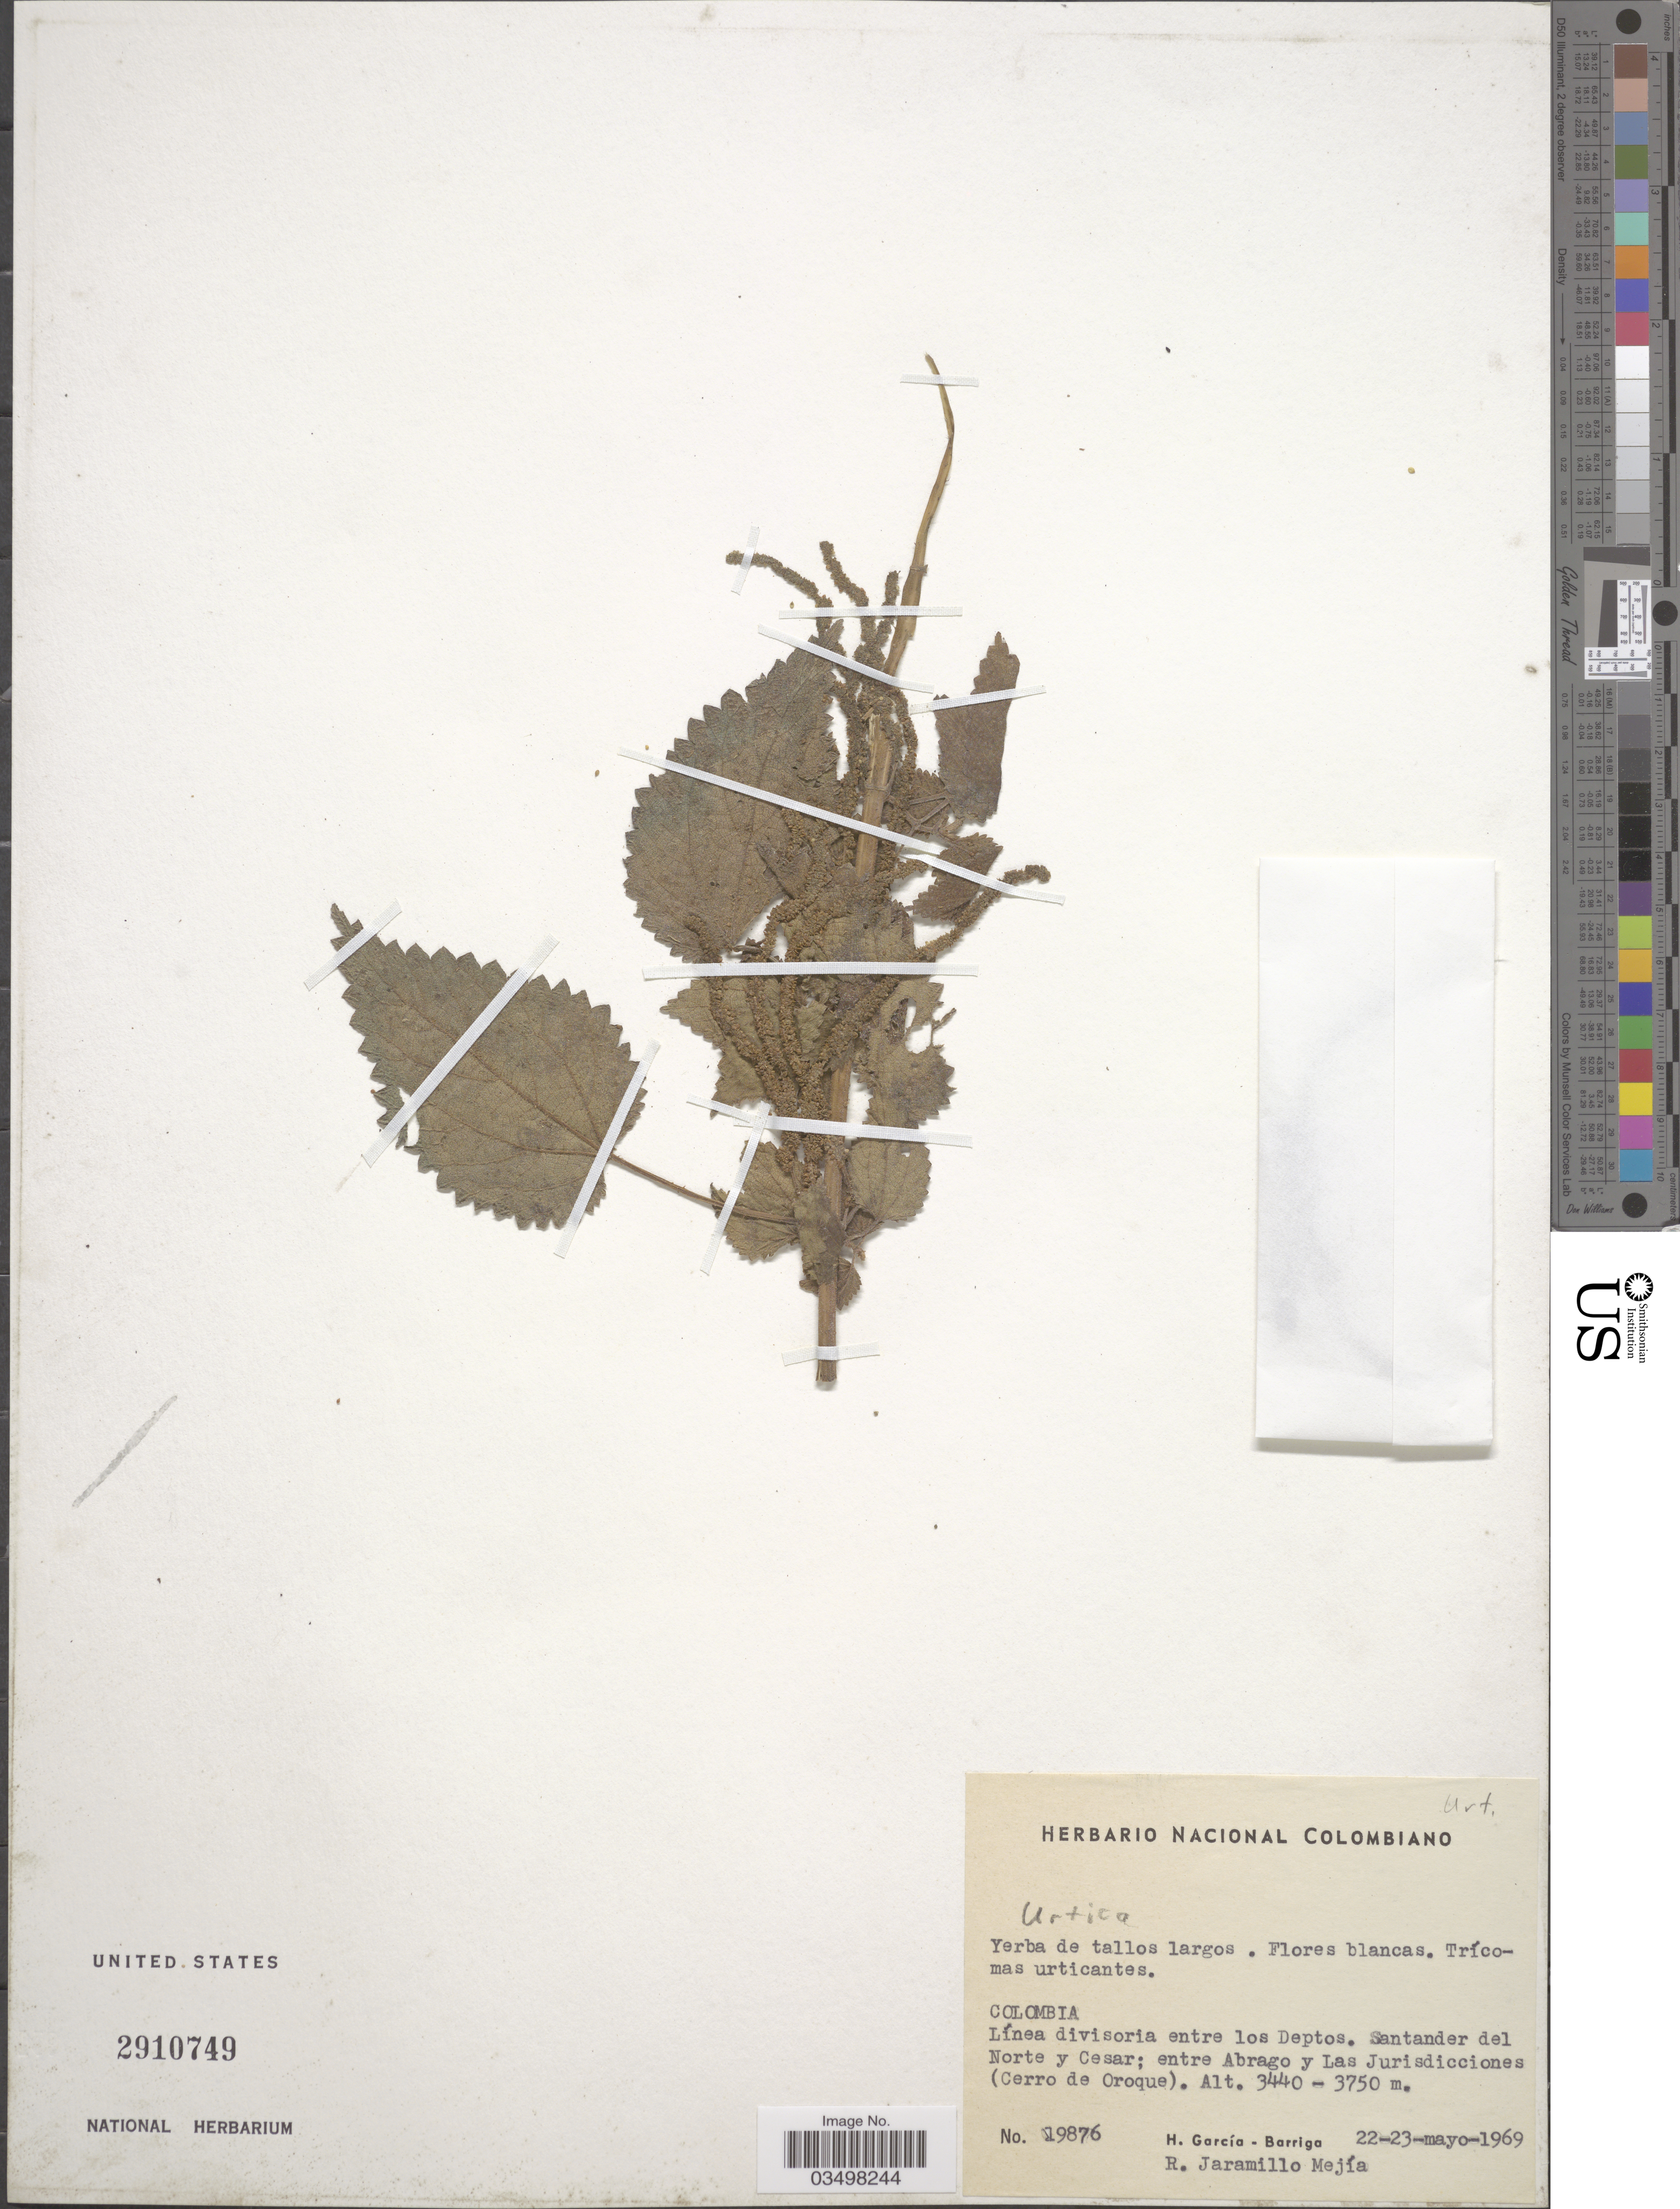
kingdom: Plantae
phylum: Tracheophyta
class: Magnoliopsida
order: Rosales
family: Urticaceae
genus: Urtica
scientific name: Urtica sp.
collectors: H. García Barriga & R. Jaramillo M.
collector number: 19876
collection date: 1969-05-22/1969-05-23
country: Colombia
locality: Línea divisoria entre los Deptos. Santander del Norte y Cesar; entre Abrago y Las Jurisidicciones (Cerro de Oroque).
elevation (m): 3440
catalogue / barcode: US 2910749